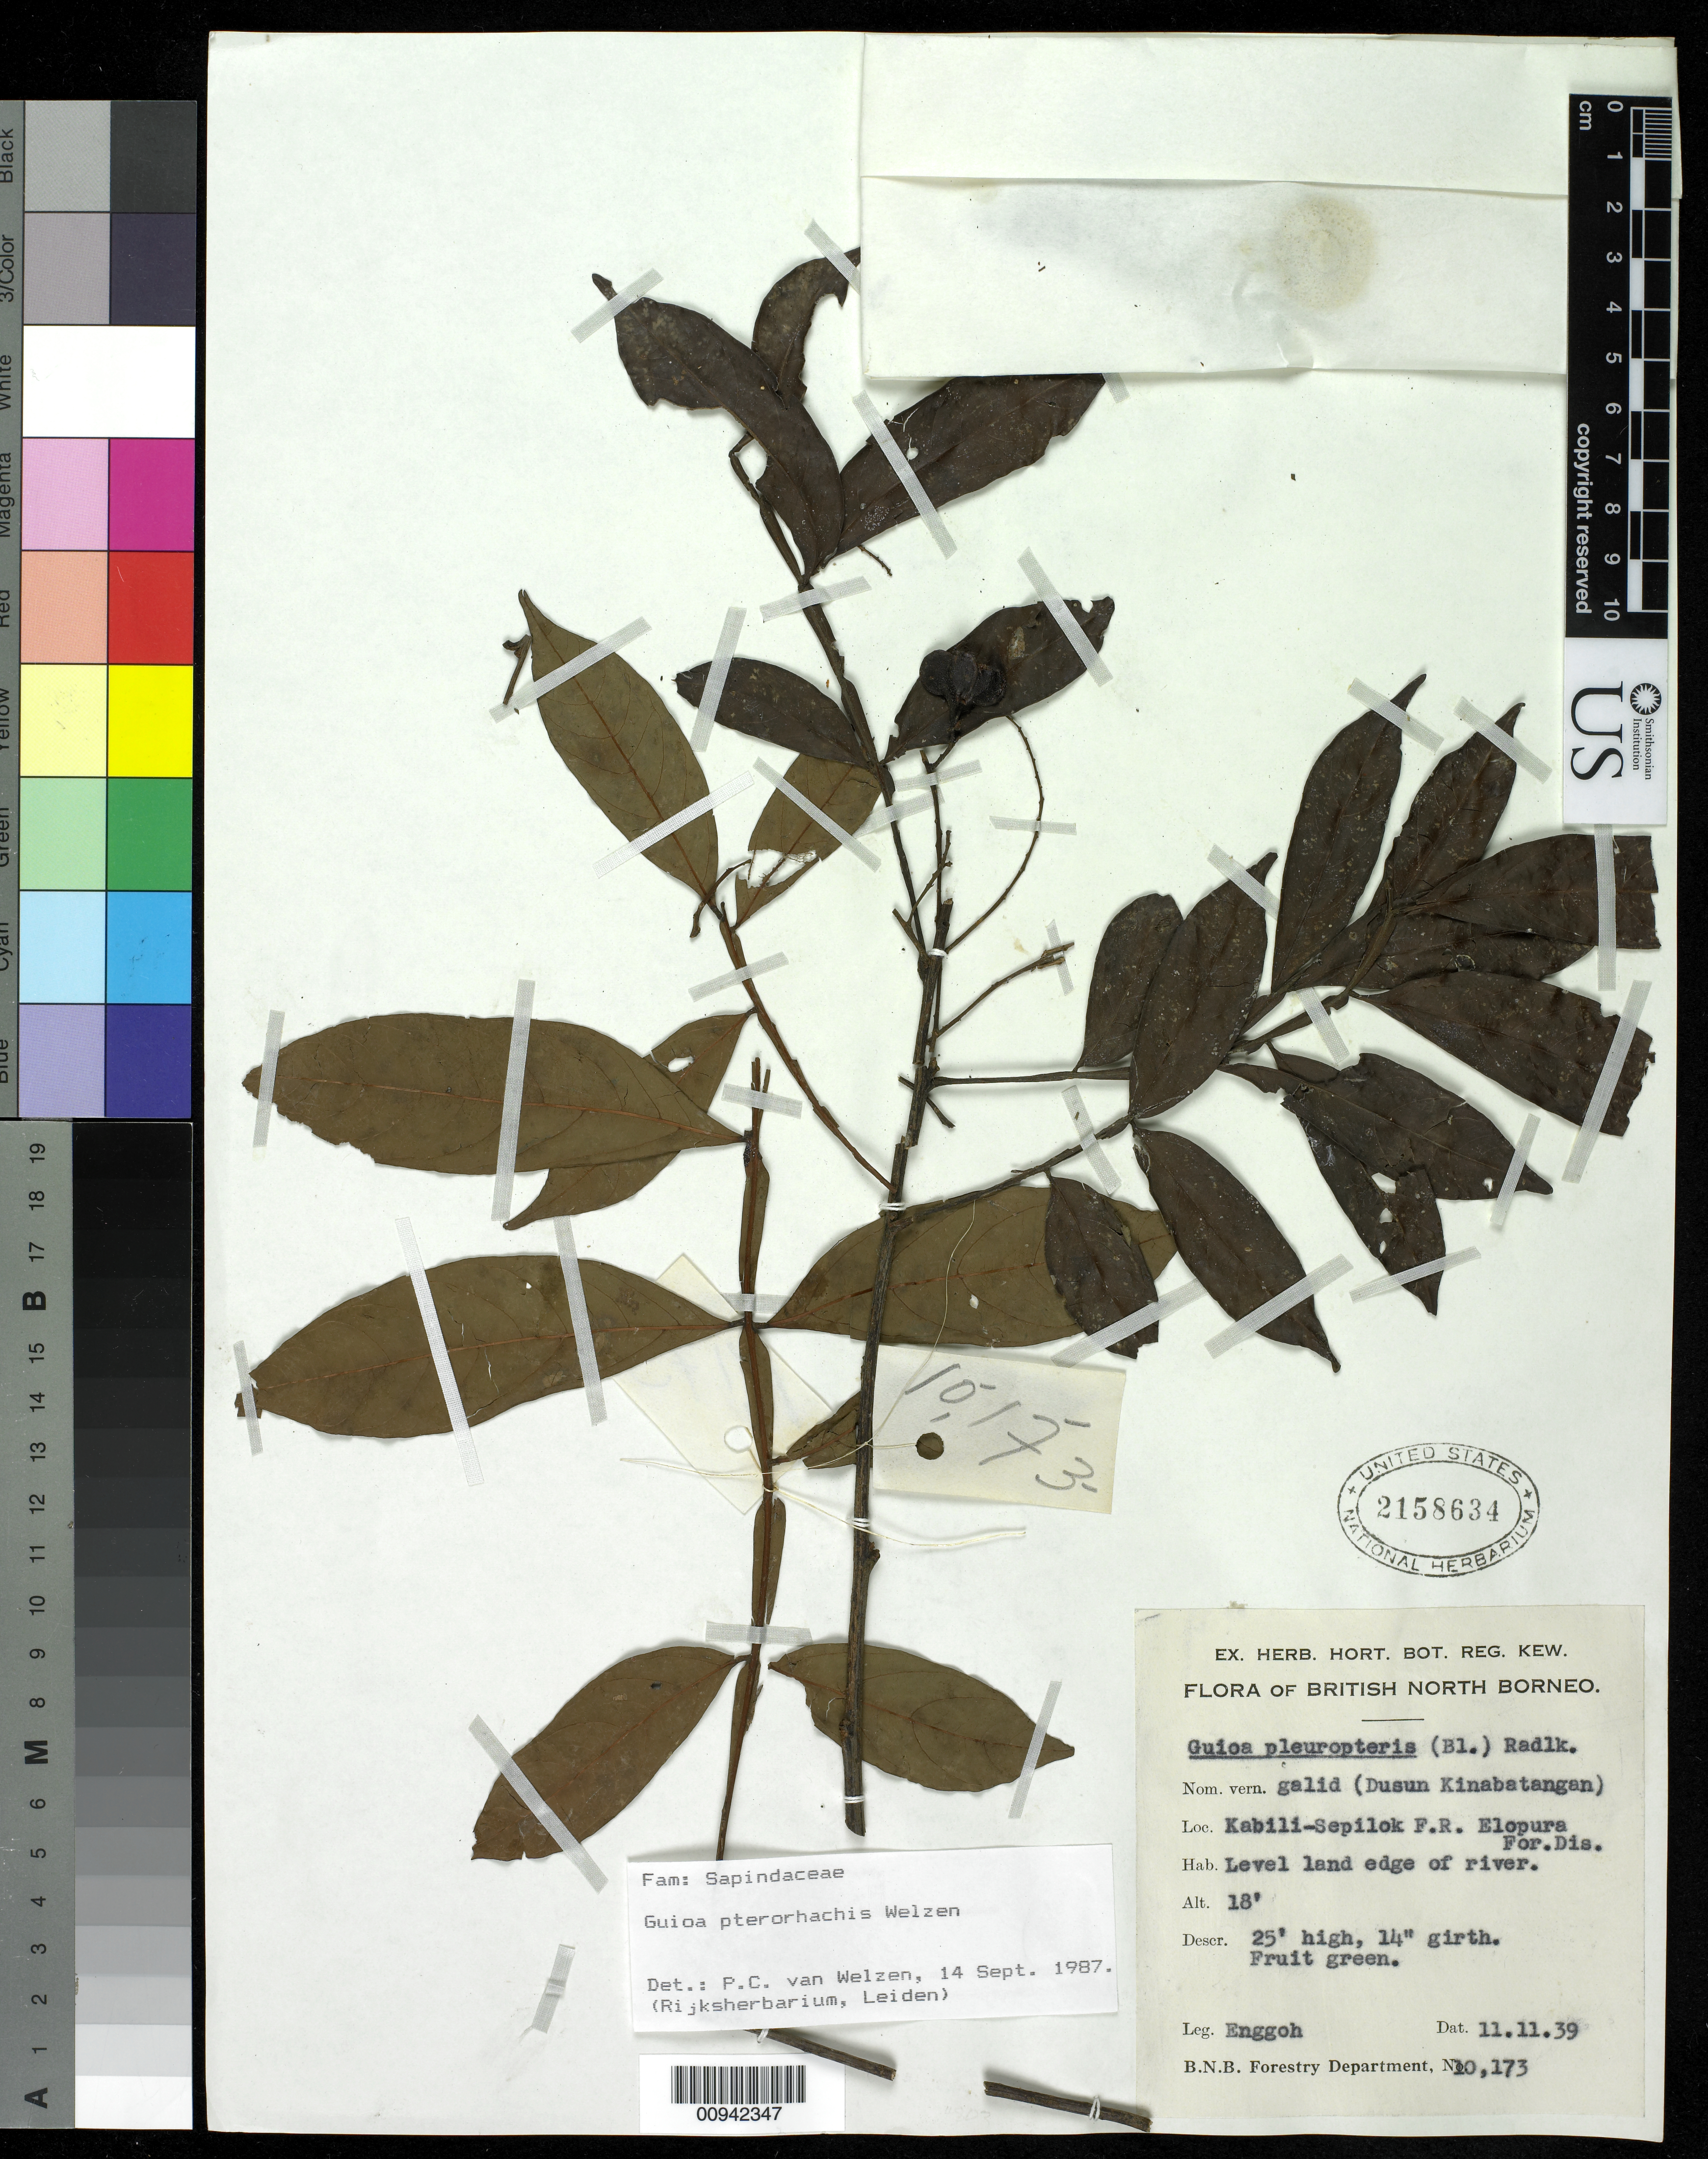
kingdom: Plantae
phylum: Tracheophyta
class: Magnoliopsida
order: Sapindales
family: Sapindaceae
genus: Guioa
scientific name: Guioa pterorhachis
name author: Welzen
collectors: -. Enggoh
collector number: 10173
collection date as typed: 11 Nov 1939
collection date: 1939-11-11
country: Malaysia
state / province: Sabah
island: Borneo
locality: Kabili-Sepilok F.R. Elopura For.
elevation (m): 5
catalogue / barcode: US 2158634